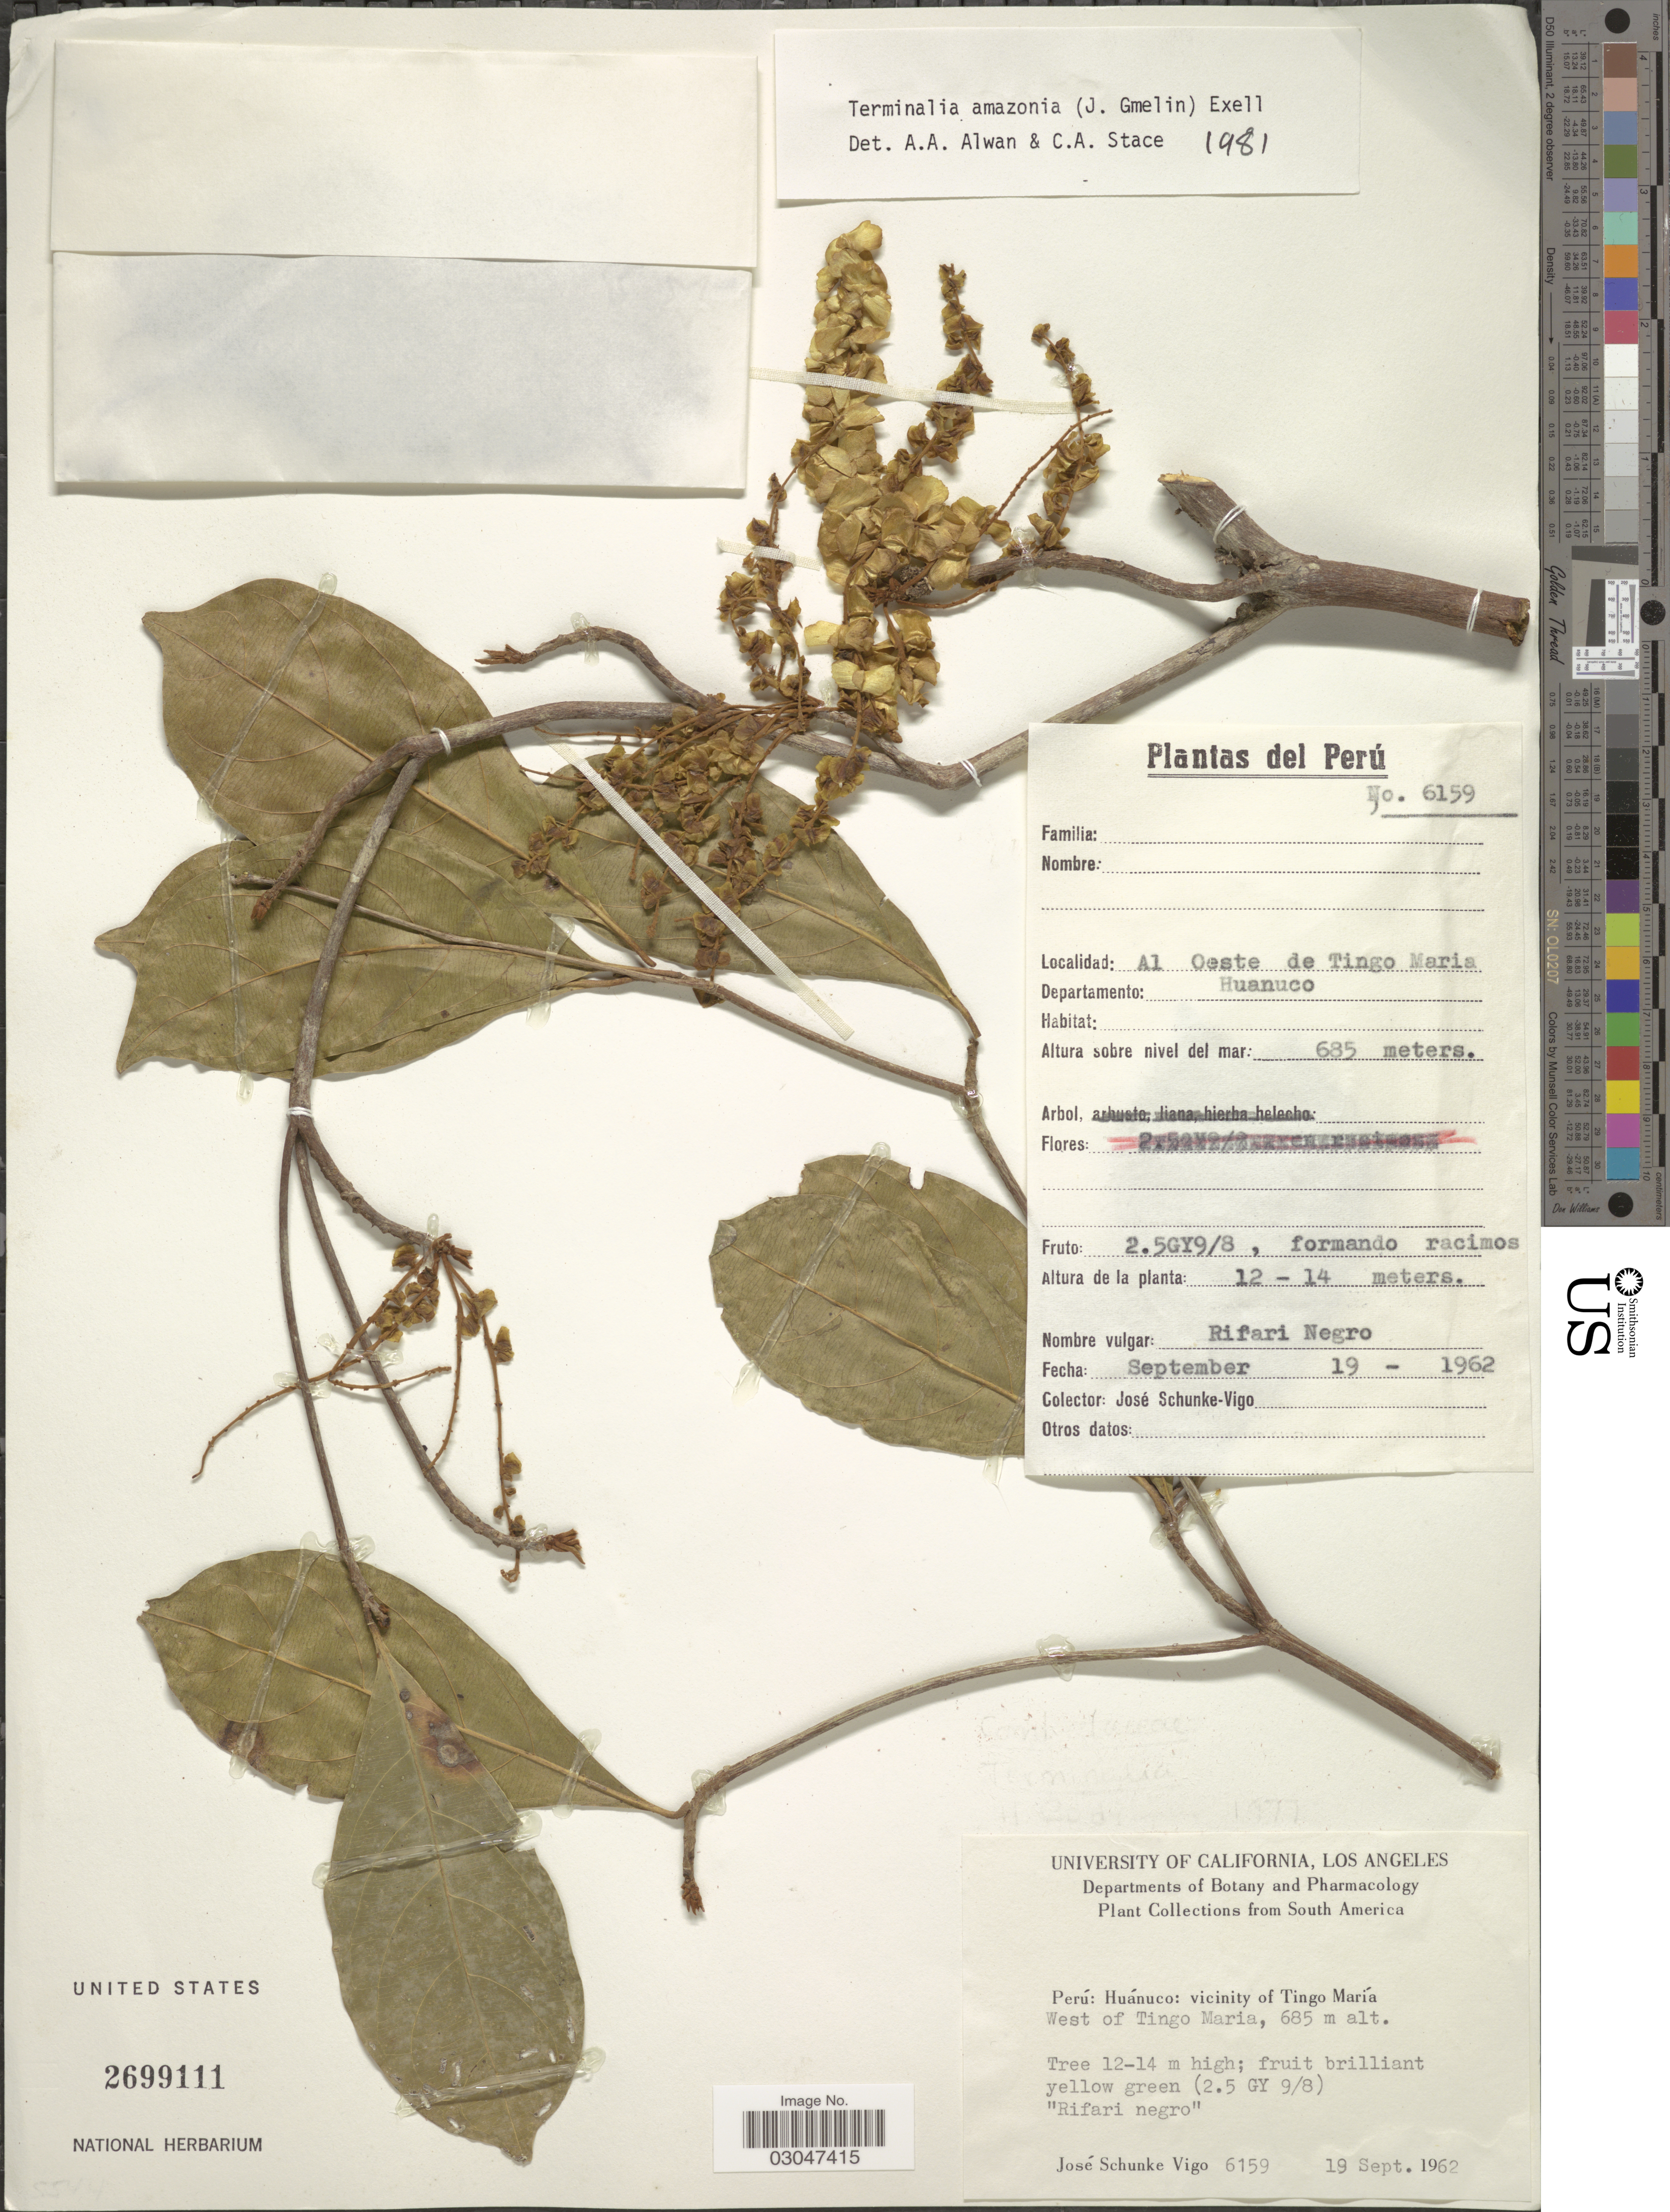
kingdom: Plantae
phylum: Tracheophyta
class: Magnoliopsida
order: Myrtales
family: Combretaceae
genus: Terminalia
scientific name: Terminalia amazonia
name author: (J.F. Gmel.) Exell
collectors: J. Schunke Vigo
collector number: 6159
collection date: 1962-09-19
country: Peru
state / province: Huánuco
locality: Vicinity of Tingo María West of Tingo Maria. Al Oeste de Tingo Maria. Departamento: Huanuco.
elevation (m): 685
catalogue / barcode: US 2699111